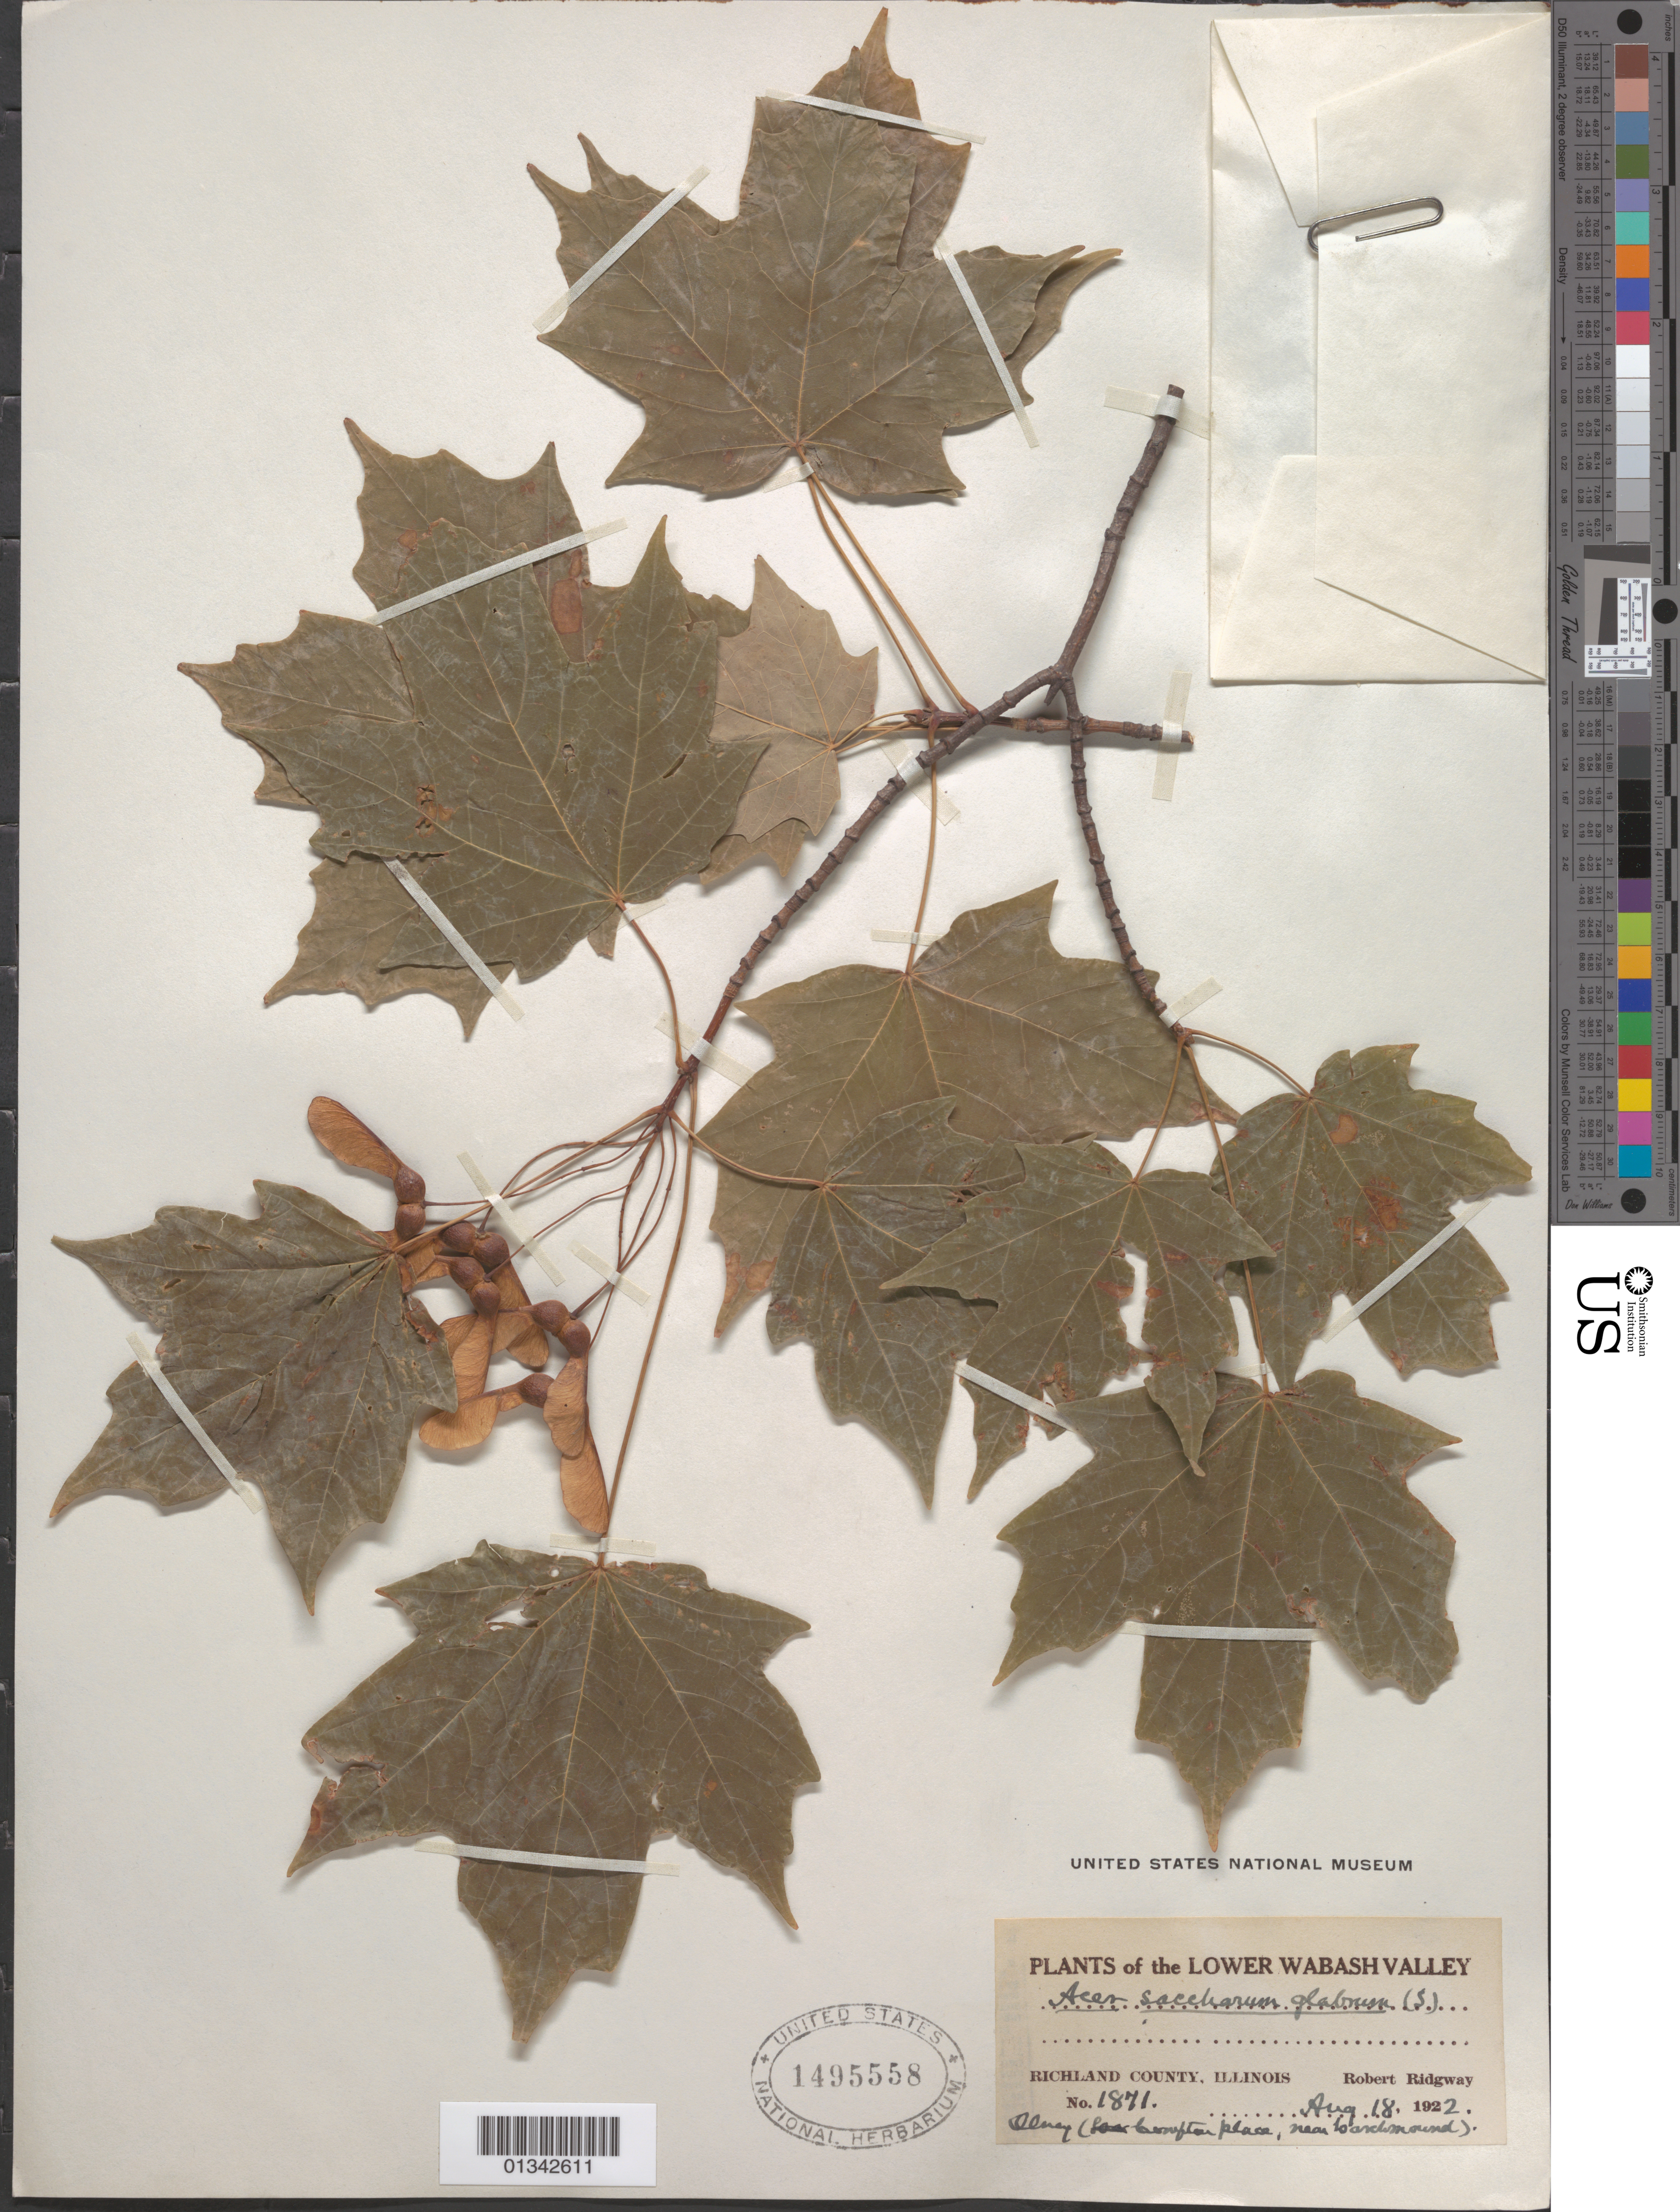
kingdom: Plantae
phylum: Tracheophyta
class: Magnoliopsida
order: Sapindales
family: Sapindaceae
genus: Acer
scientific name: Acer saccharum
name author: Marshall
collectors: R. Ridgeway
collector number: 1871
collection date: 1922-08-18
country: United States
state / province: Illinois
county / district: Richland County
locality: Olney (Compton Place, near Larchmound), Richland County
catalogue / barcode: US 1495558